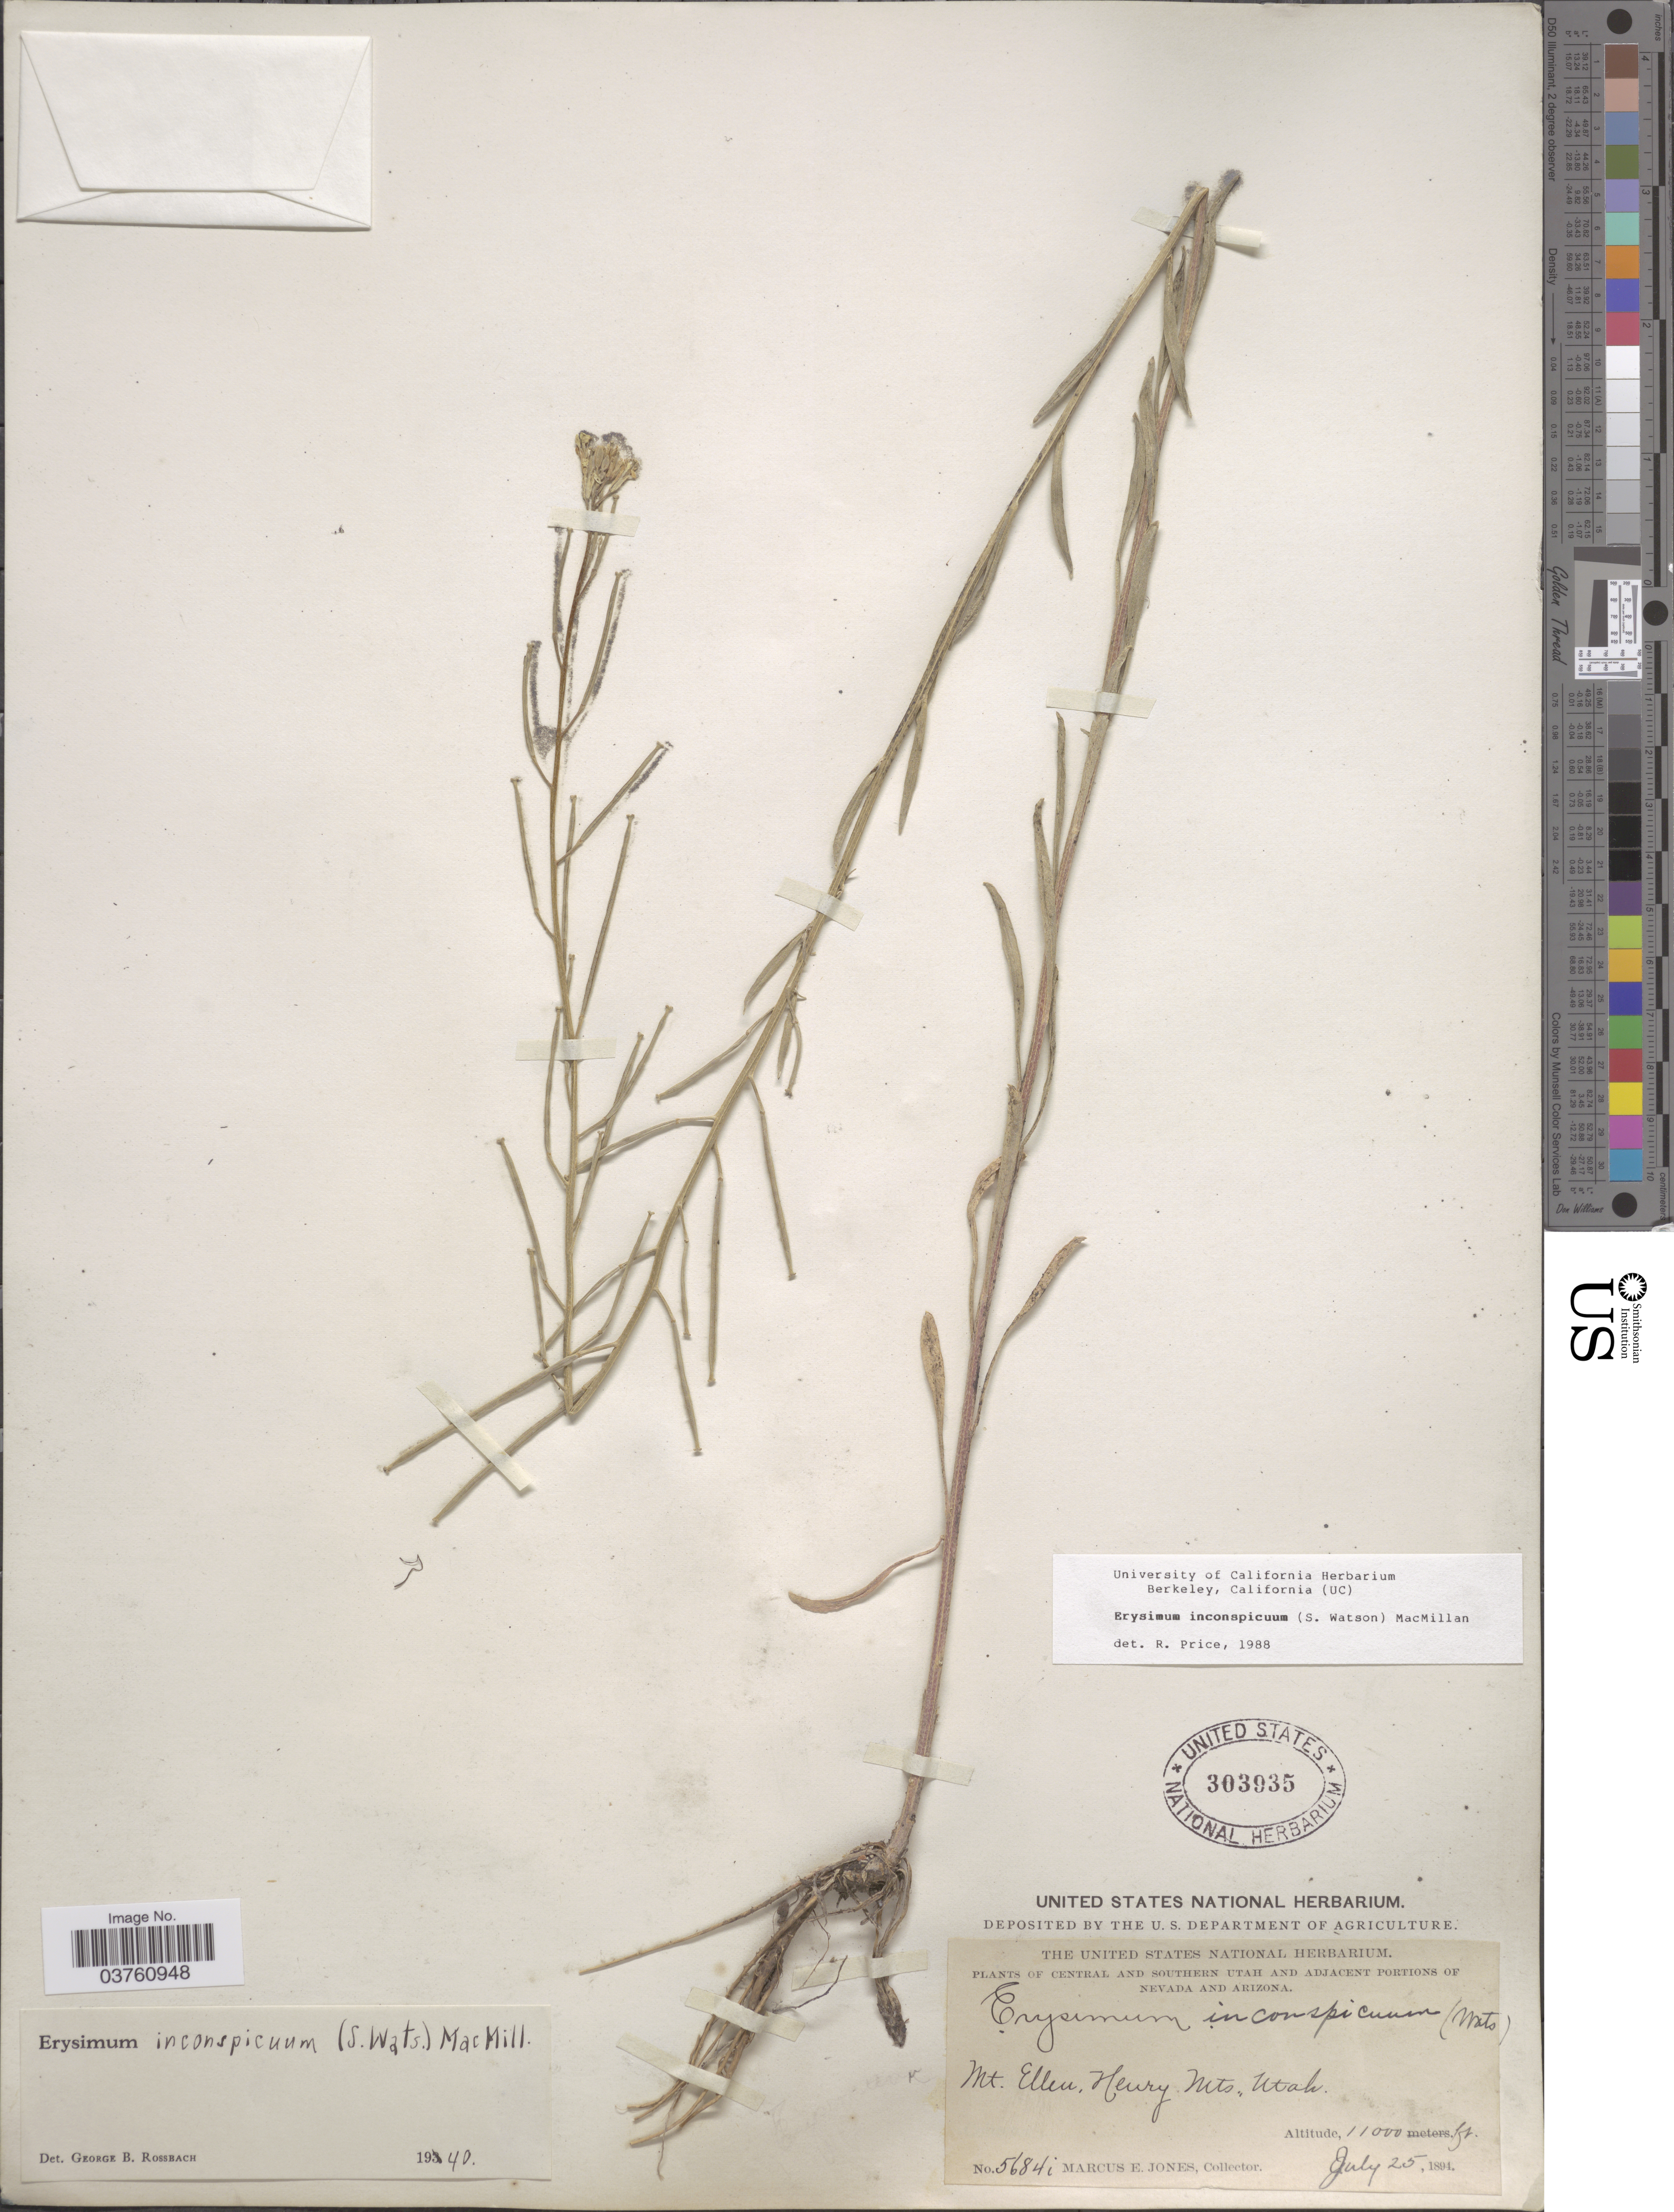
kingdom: Plantae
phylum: Tracheophyta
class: Magnoliopsida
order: Brassicales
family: Brassicaceae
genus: Erysimum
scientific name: Erysimum inconspicuum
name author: (S. Watson) MacMill.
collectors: M. E. Jones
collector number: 5684i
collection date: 1894-07-25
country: United States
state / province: Utah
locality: Central and southern Utah. Mt. Ellen, Henry Mts.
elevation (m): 3353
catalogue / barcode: US 303935